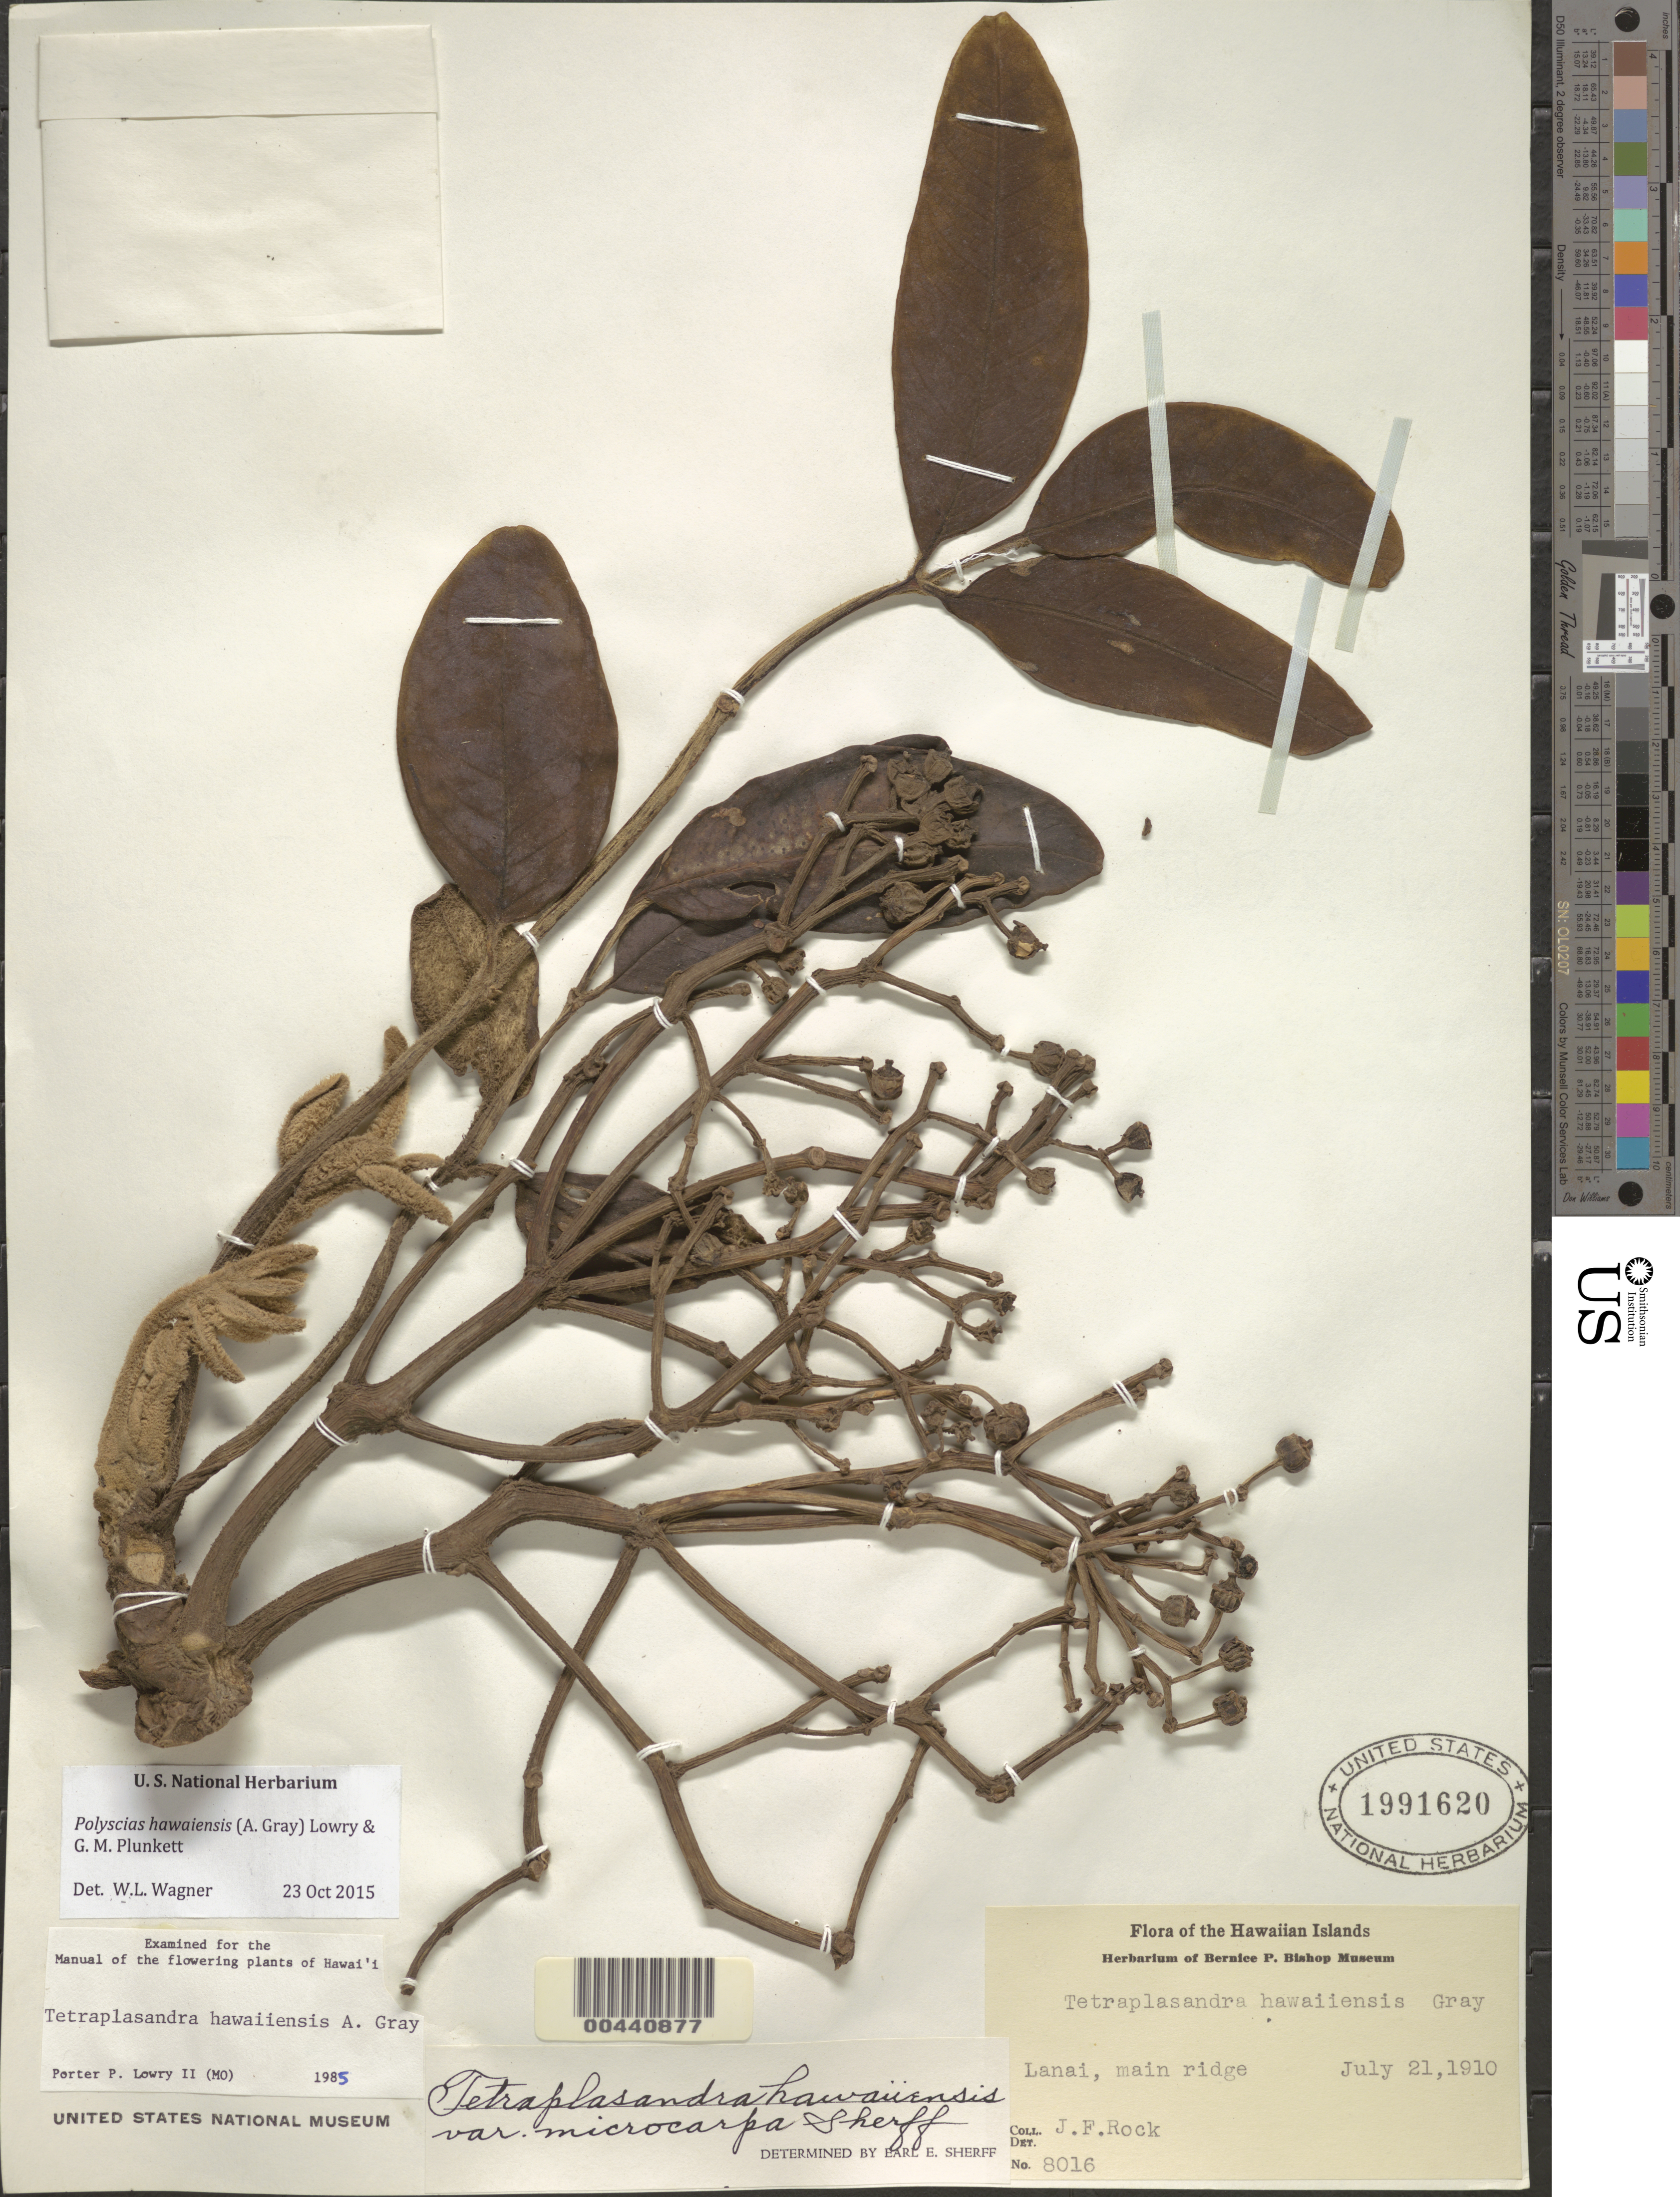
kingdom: Plantae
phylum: Tracheophyta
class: Magnoliopsida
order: Apiales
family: Araliaceae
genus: Polyscias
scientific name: Polyscias hawaiensis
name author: (A. Gray) Lowry & G. M. Plunkett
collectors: J. F. Rock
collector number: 8016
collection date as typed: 21 Jul 1910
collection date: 1910-07-21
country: United States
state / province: Hawaii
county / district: Maui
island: Lana'i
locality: Main ridge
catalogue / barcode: US 1991620